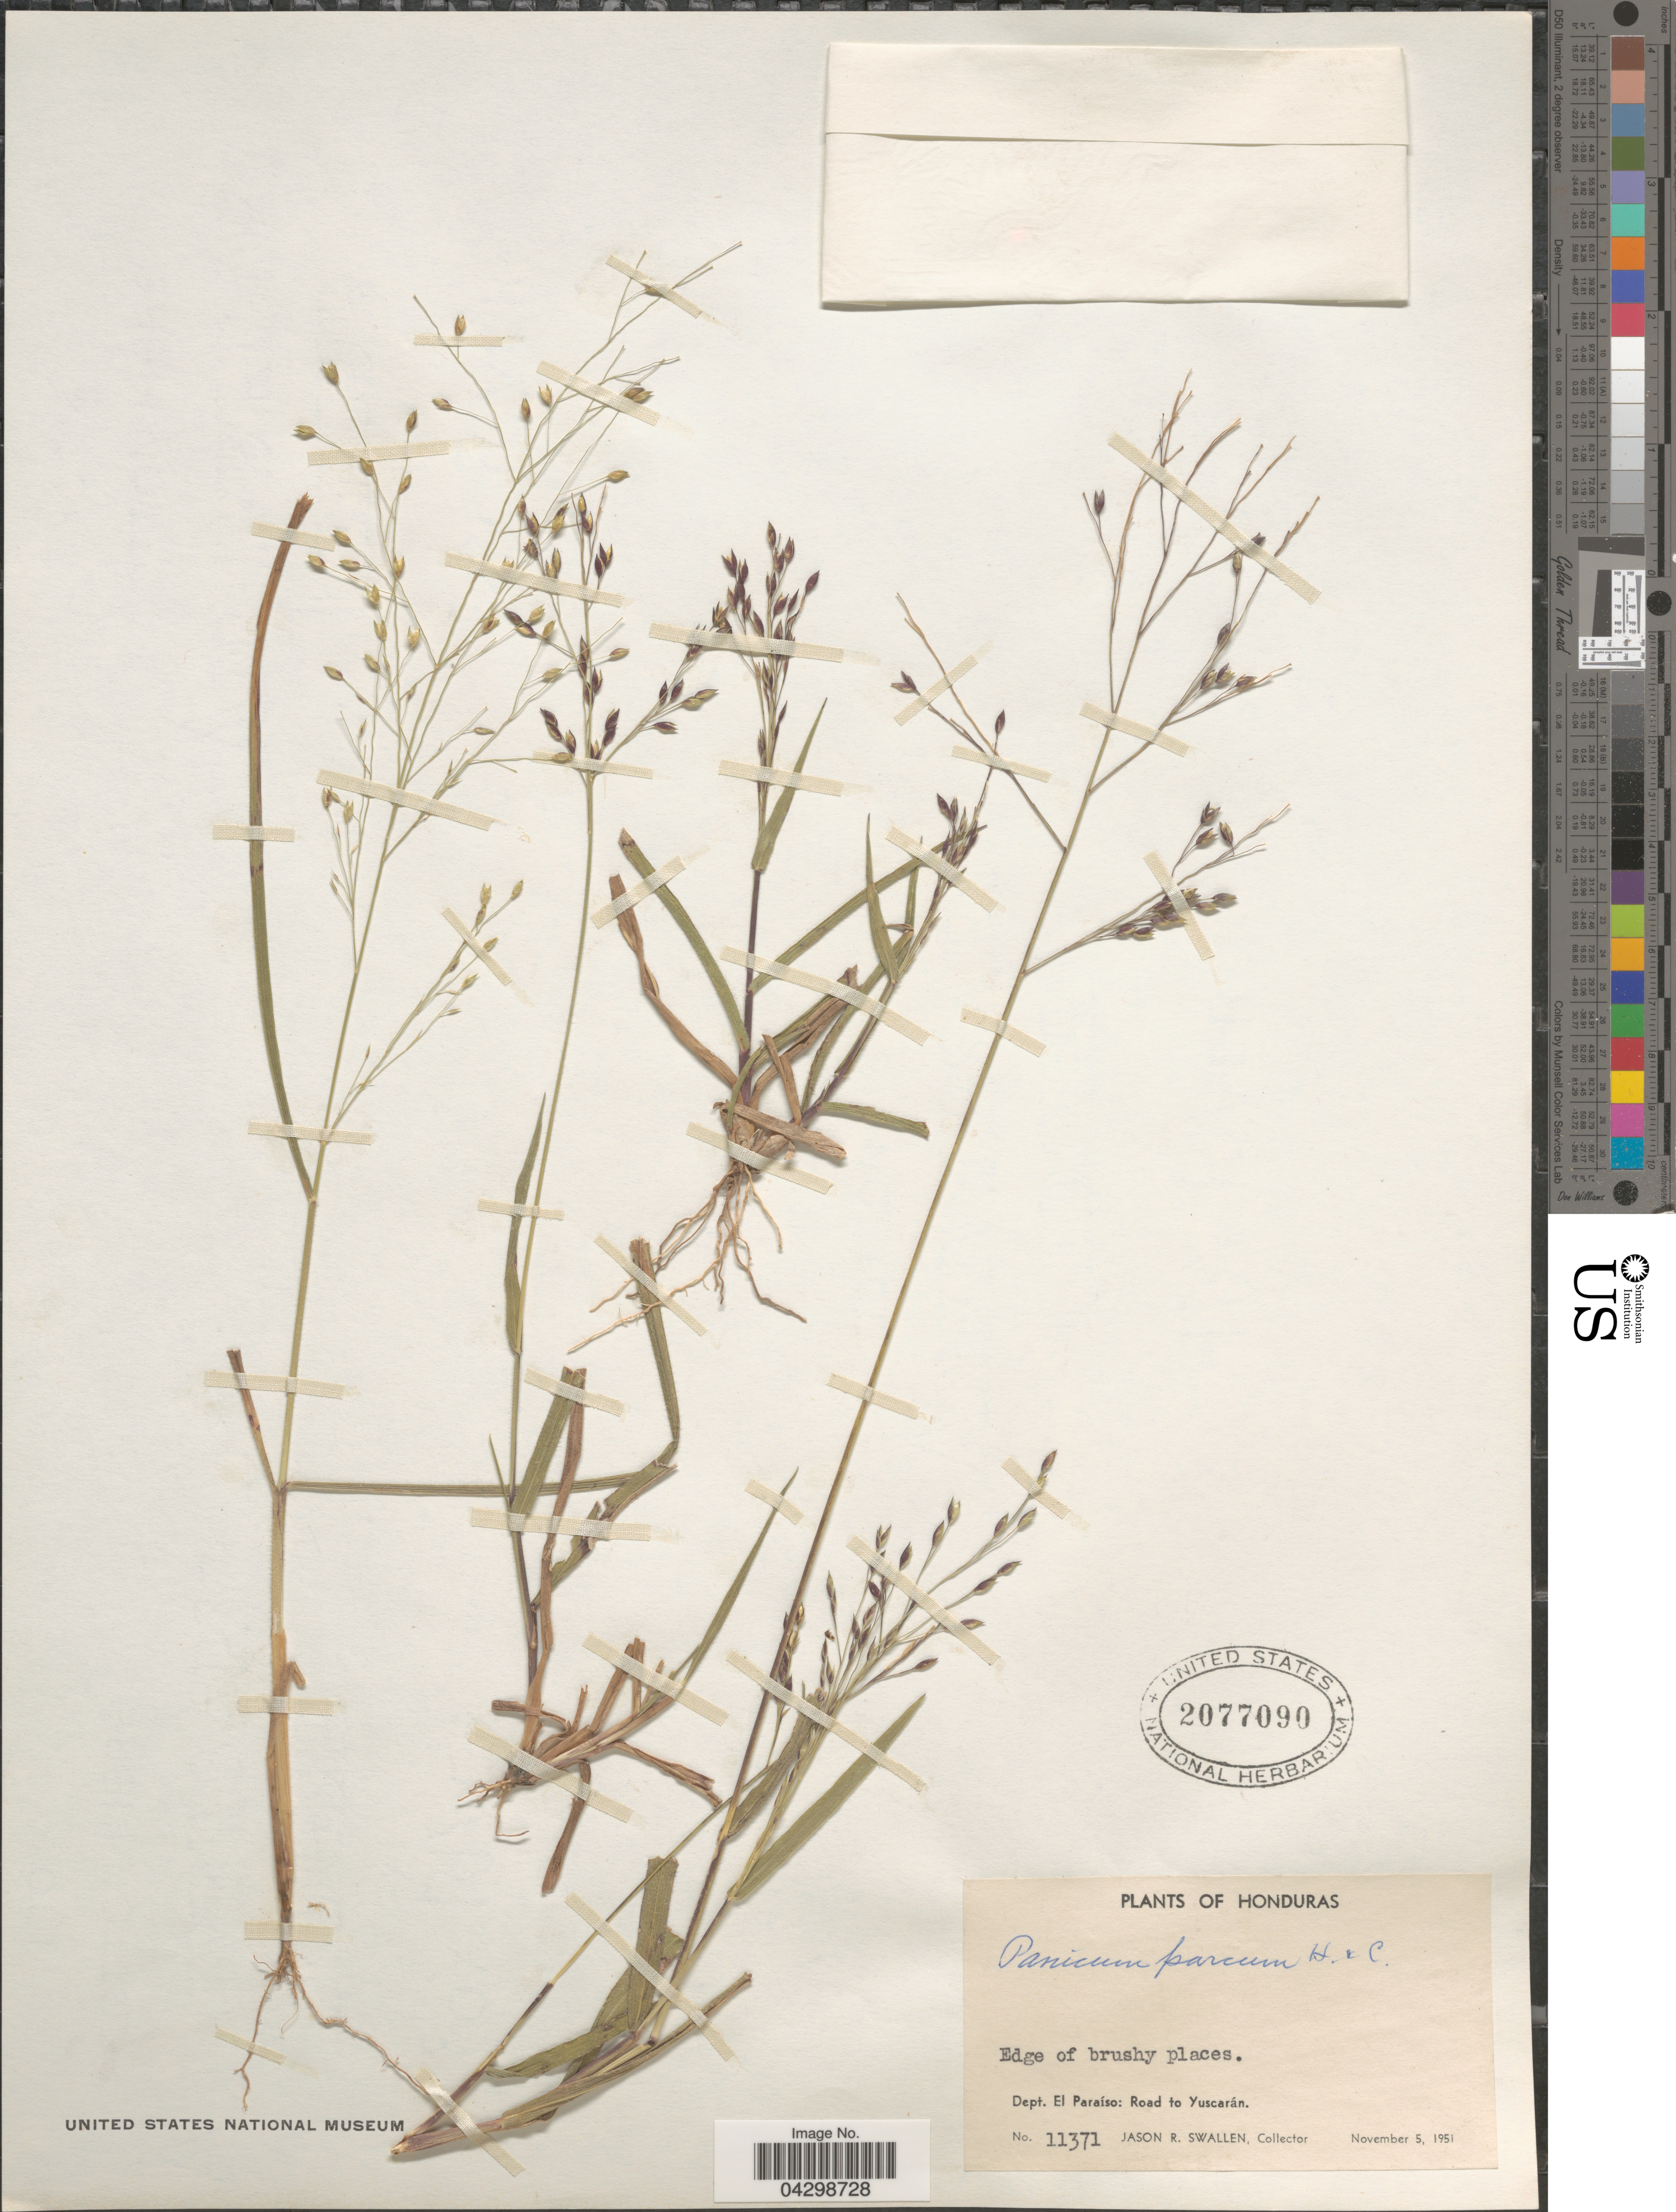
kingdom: Plantae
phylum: Tracheophyta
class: Liliopsida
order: Poales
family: Poaceae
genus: Panicum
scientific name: Panicum parcum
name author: Hitchc. & Chase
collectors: J. R. Swallen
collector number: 11371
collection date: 1951-11-05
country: Honduras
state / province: El Paraiso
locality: Dept. el Paraíso: Road to Yuscarán.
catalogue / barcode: US 2077090